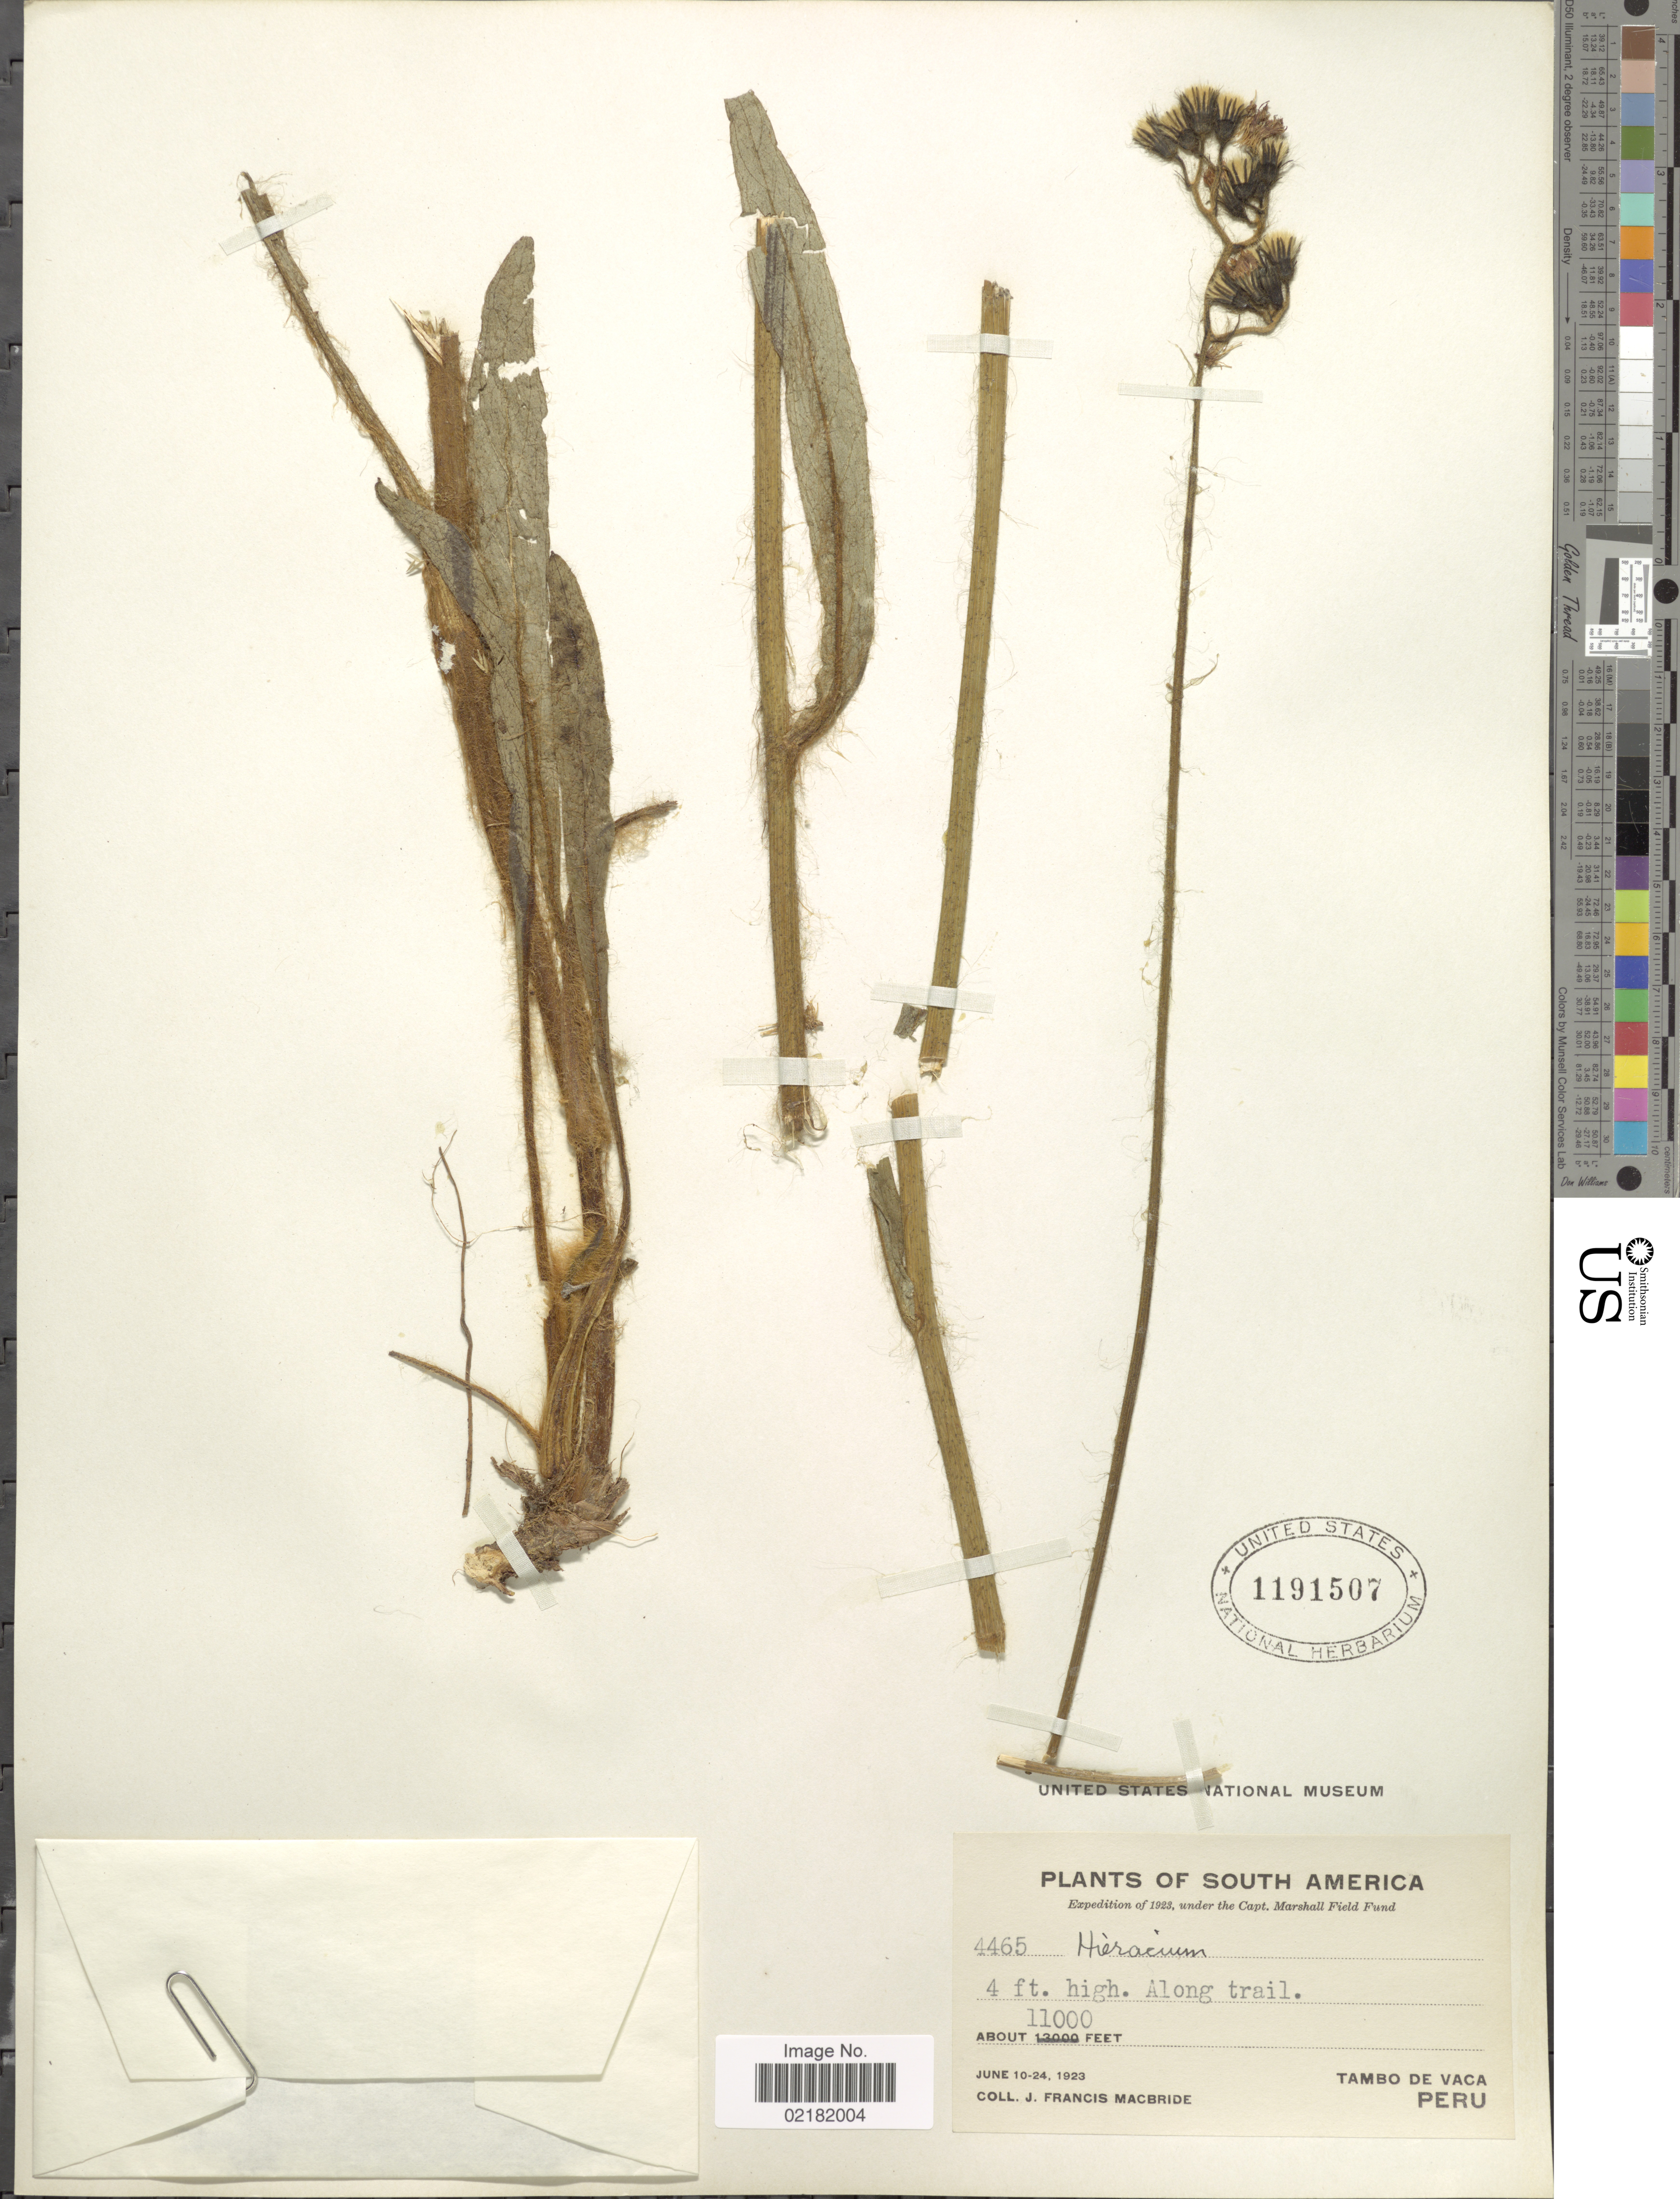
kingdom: Plantae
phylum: Tracheophyta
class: Magnoliopsida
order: Asterales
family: Asteraceae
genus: Hieracium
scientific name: Hieracium repandulare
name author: Druce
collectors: J. F. Macbride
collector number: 4465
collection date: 1923-06-10/1923-06-24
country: Peru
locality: Tambo de Vaca, along trail.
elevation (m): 3353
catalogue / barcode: US 1191507